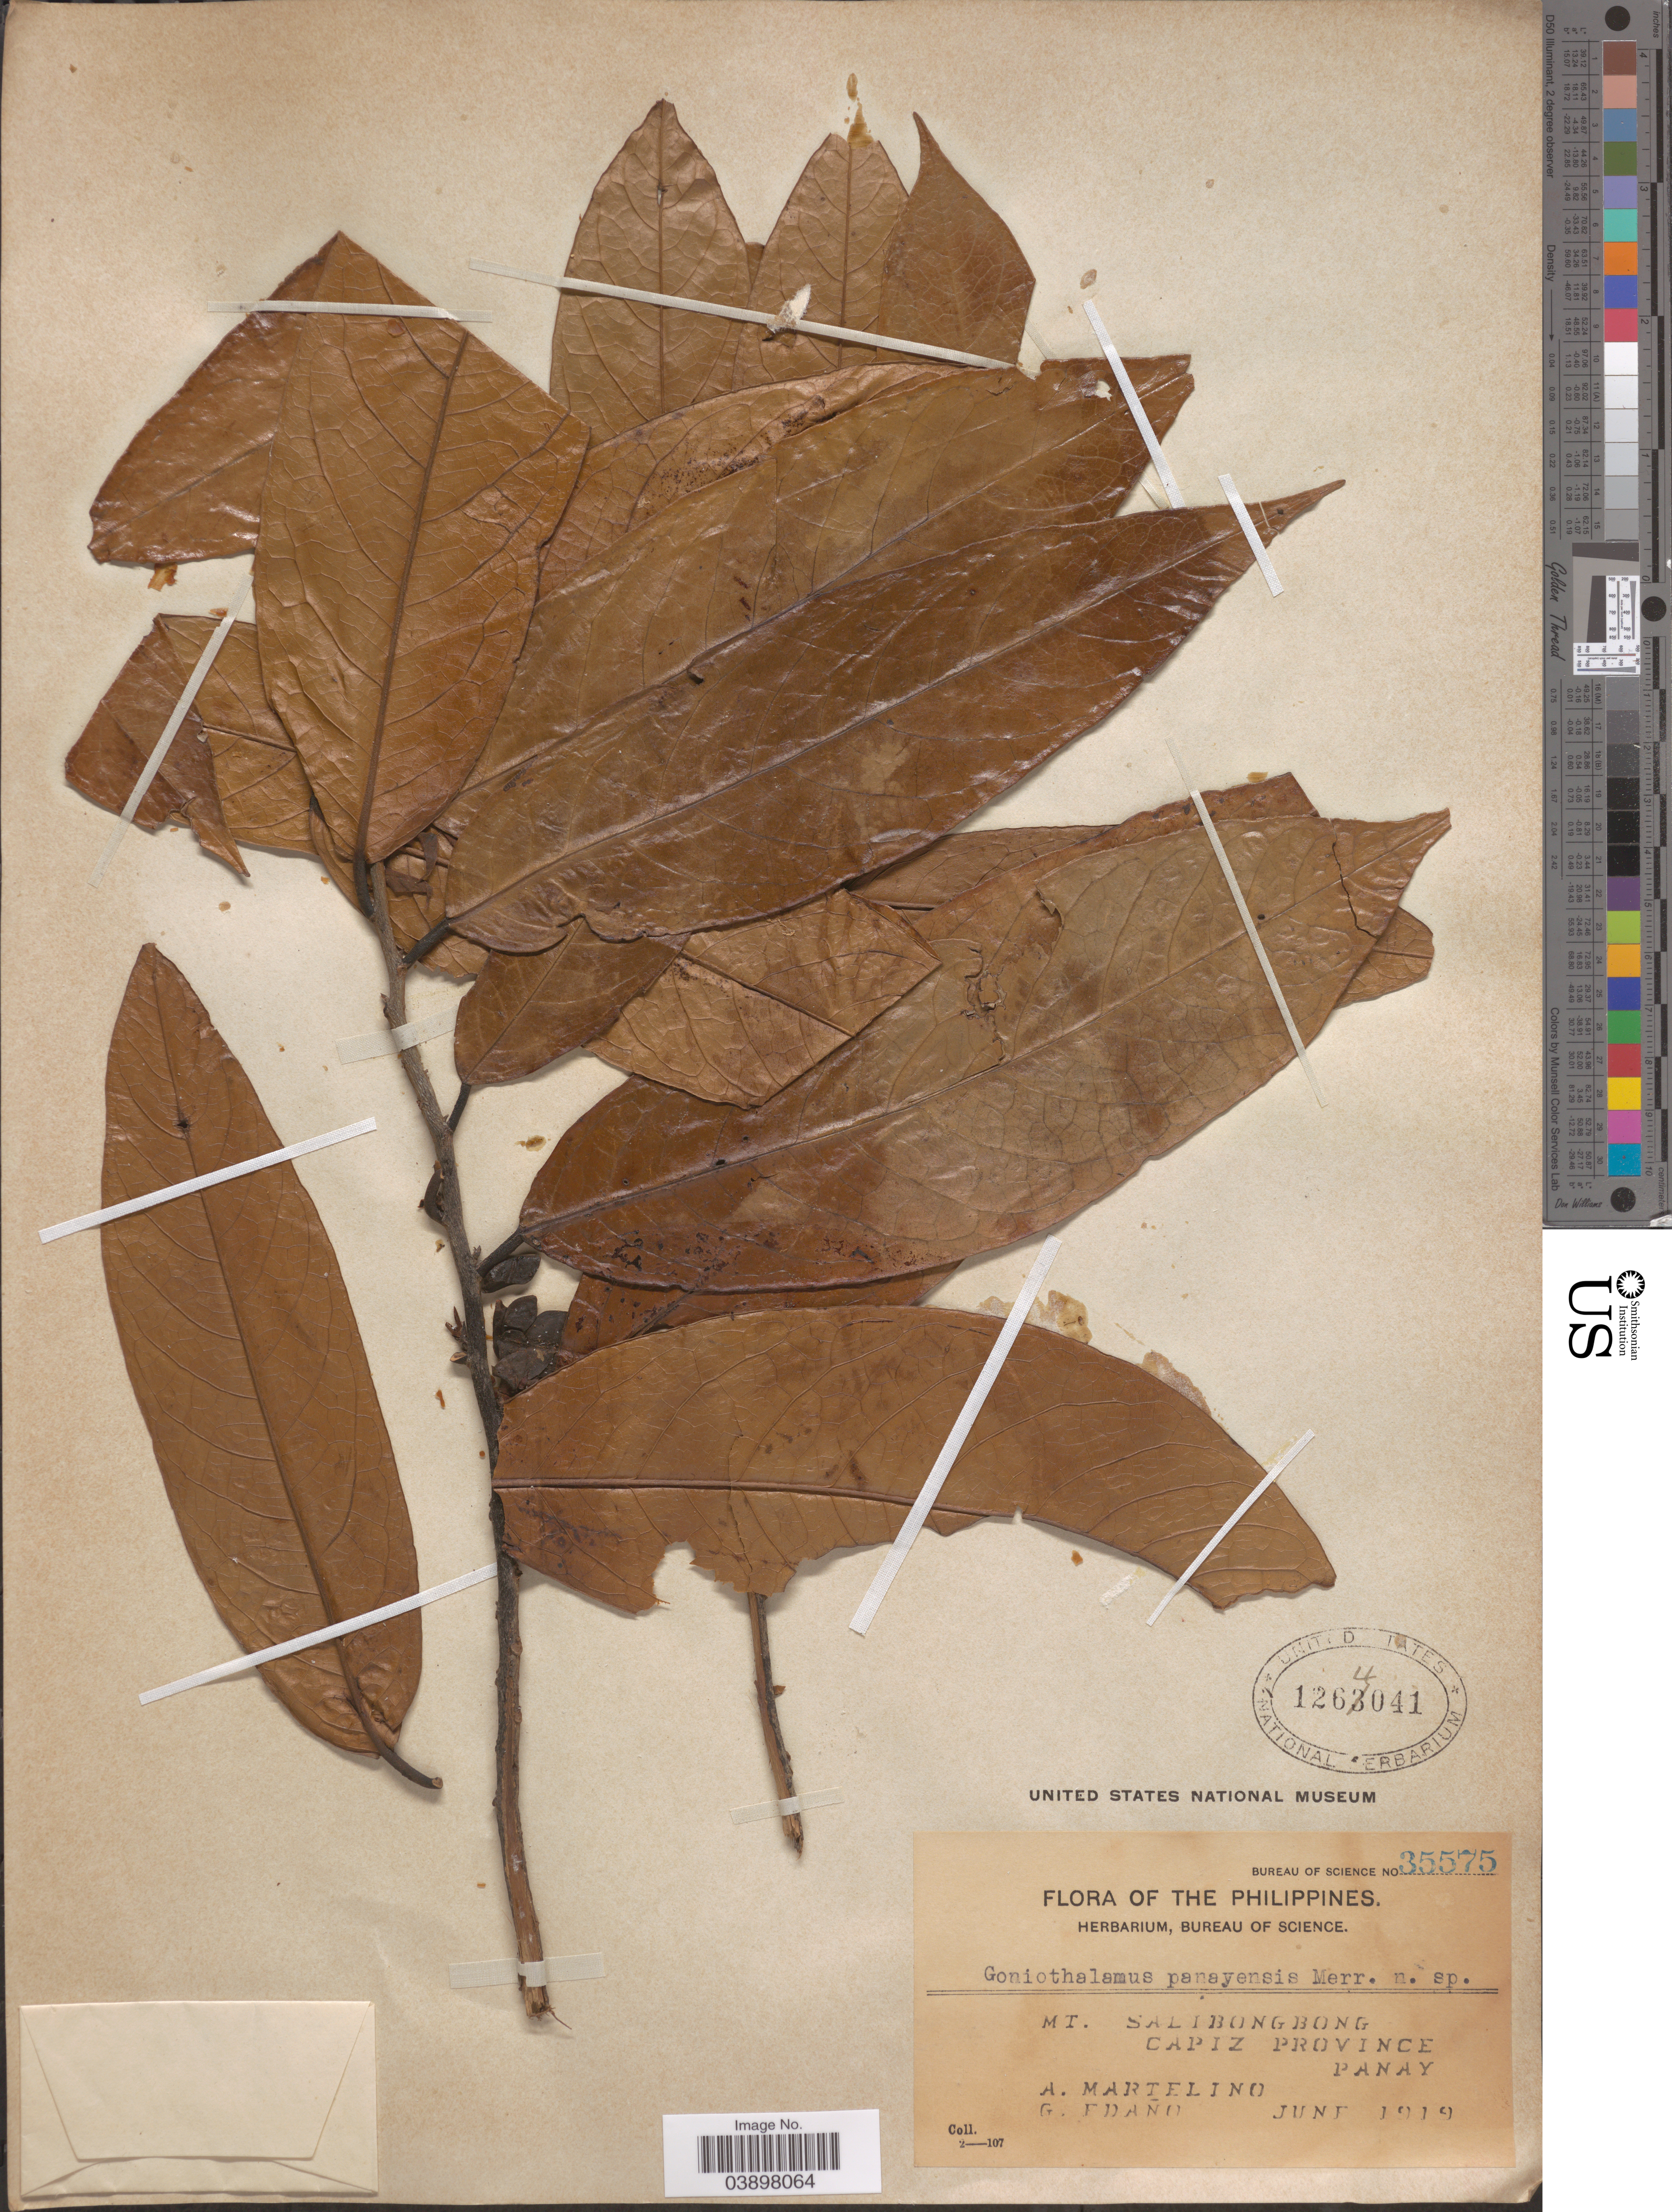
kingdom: Plantae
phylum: Tracheophyta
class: Magnoliopsida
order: Magnoliales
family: Annonaceae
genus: Goniothalamus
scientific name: Goniothalamus panayensis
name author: Merr.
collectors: A. Martelino & G. Edaño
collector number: Bureau of Science 35575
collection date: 1919-06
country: Philippines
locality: Mt. Salibongbong. Capiz Province, Panay.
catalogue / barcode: US 1264041